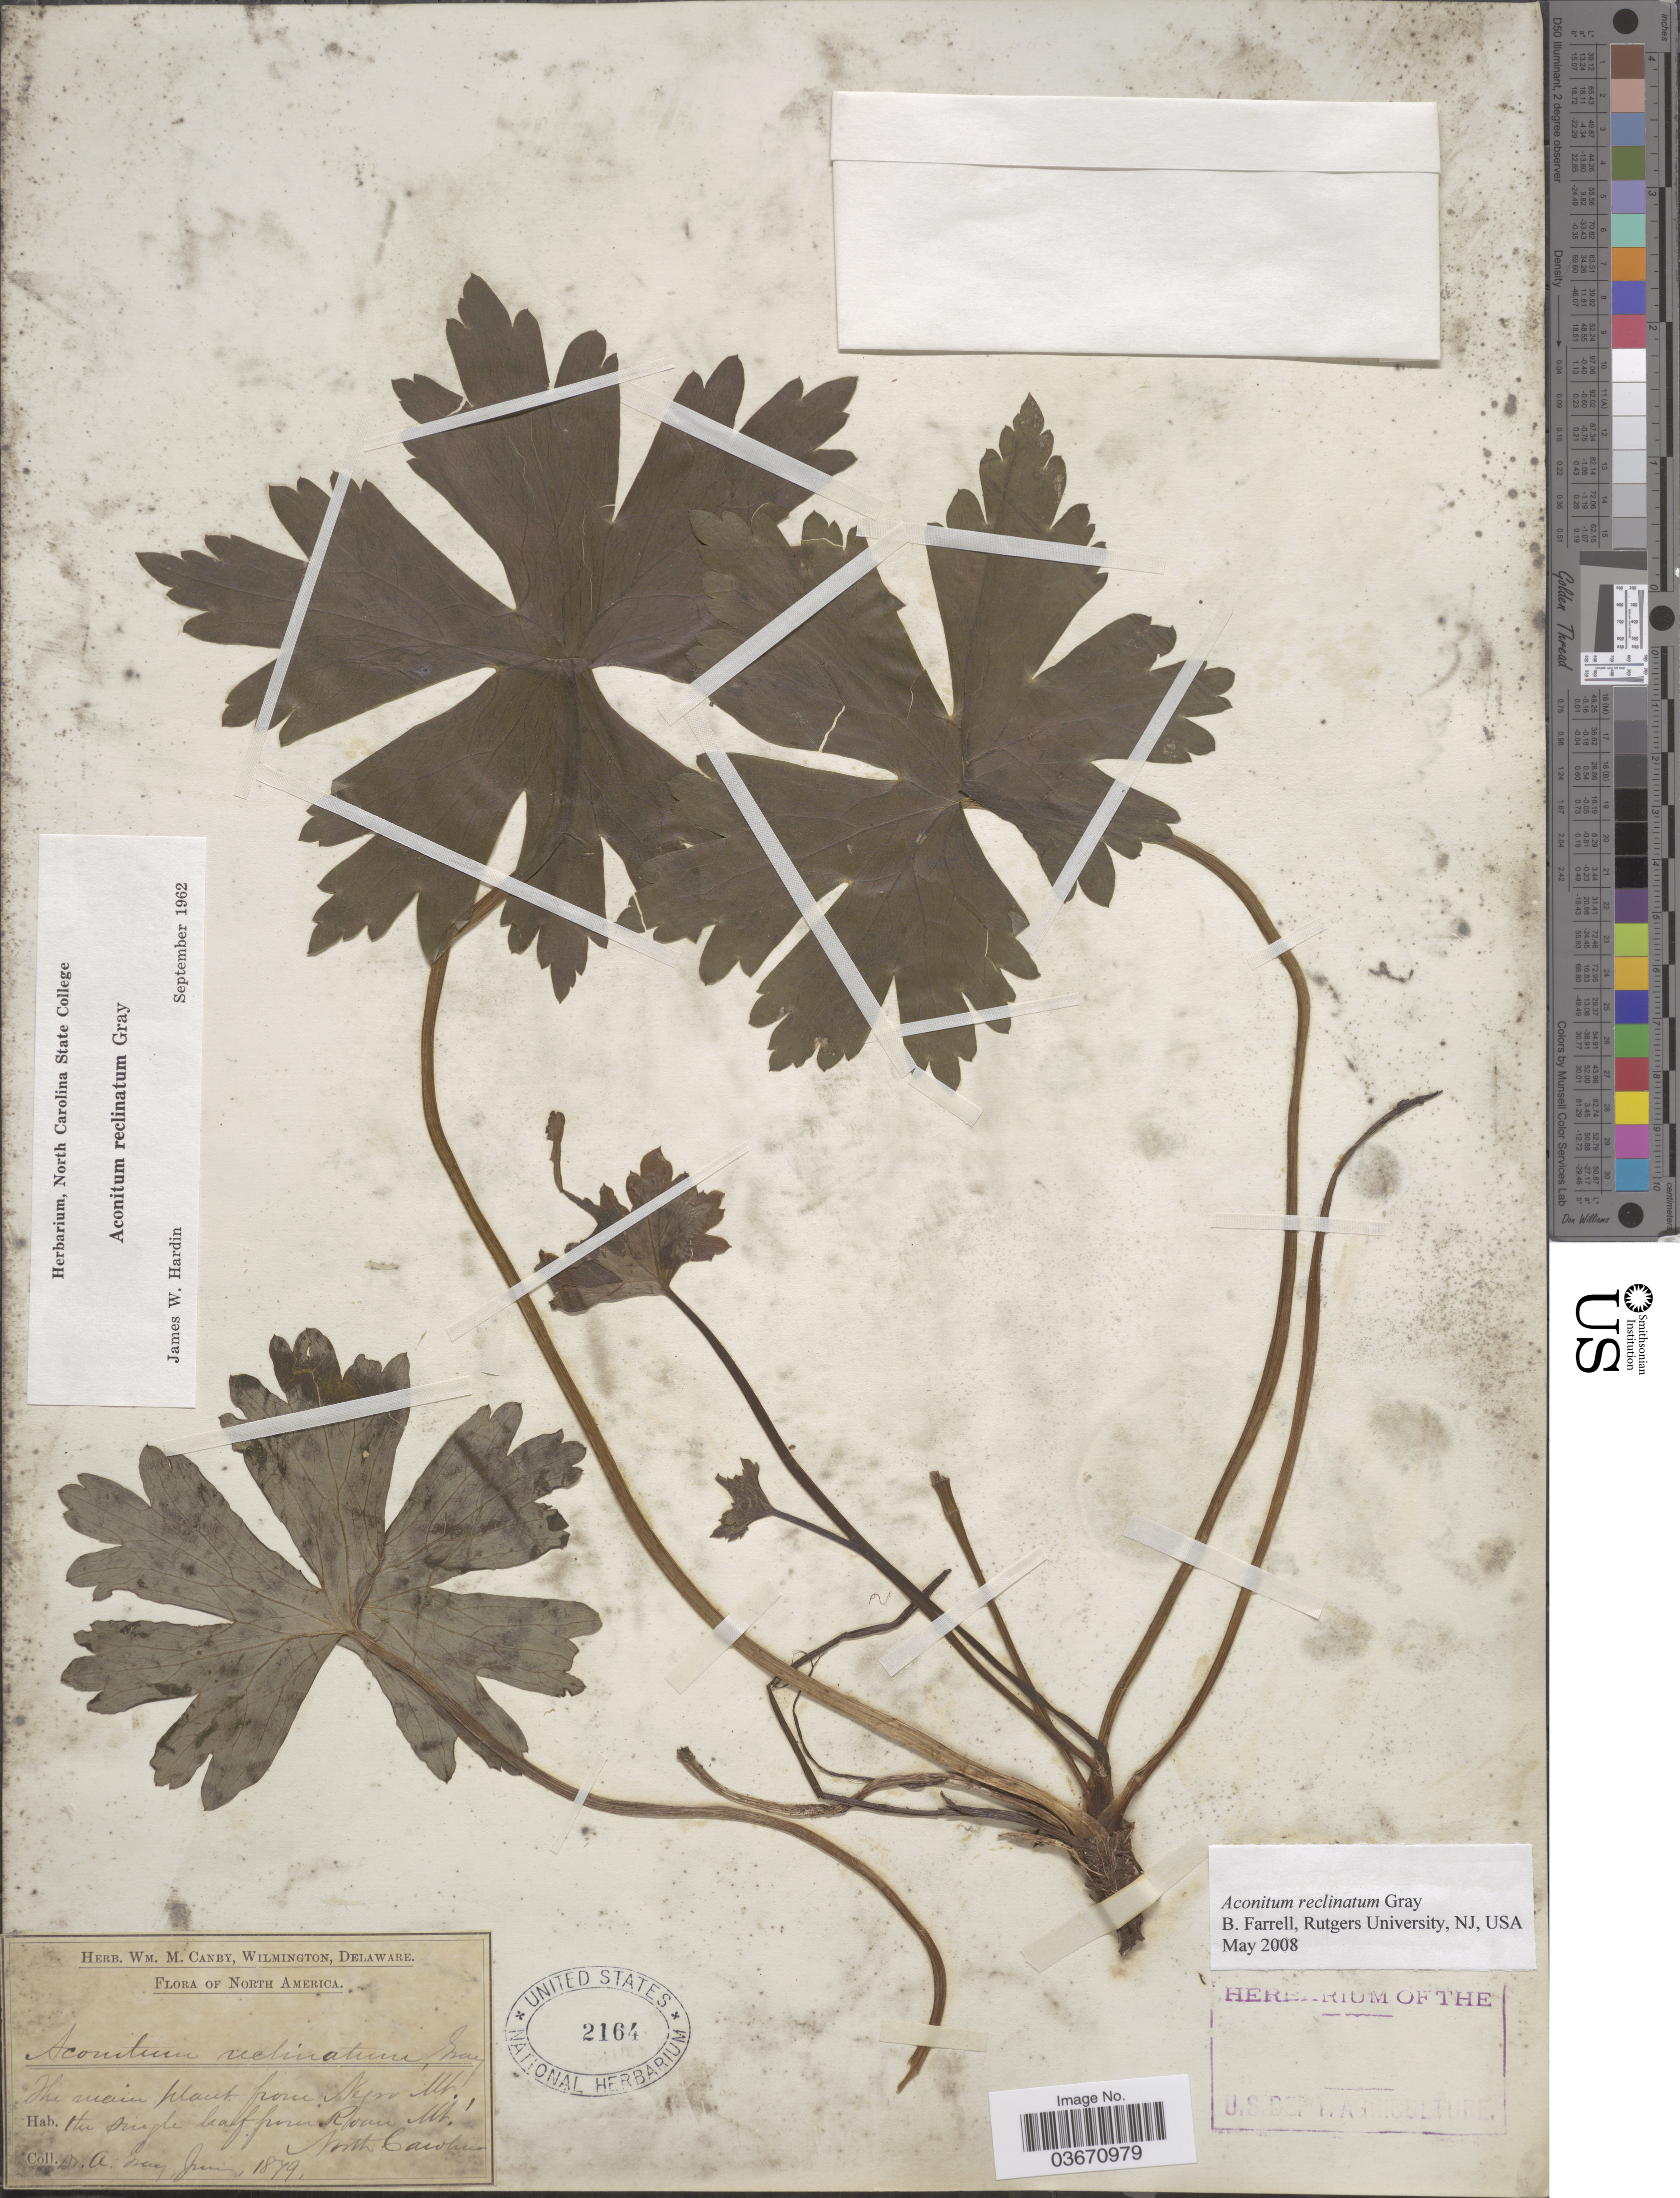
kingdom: Plantae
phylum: Tracheophyta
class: Magnoliopsida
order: Ranunculales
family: Ranunculaceae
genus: Aconitum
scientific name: Aconitum reclinatum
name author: A. Gray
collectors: A. Gray (herbarium)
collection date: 1879-06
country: United States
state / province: North Carolina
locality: Roan Mt.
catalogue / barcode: US 2164